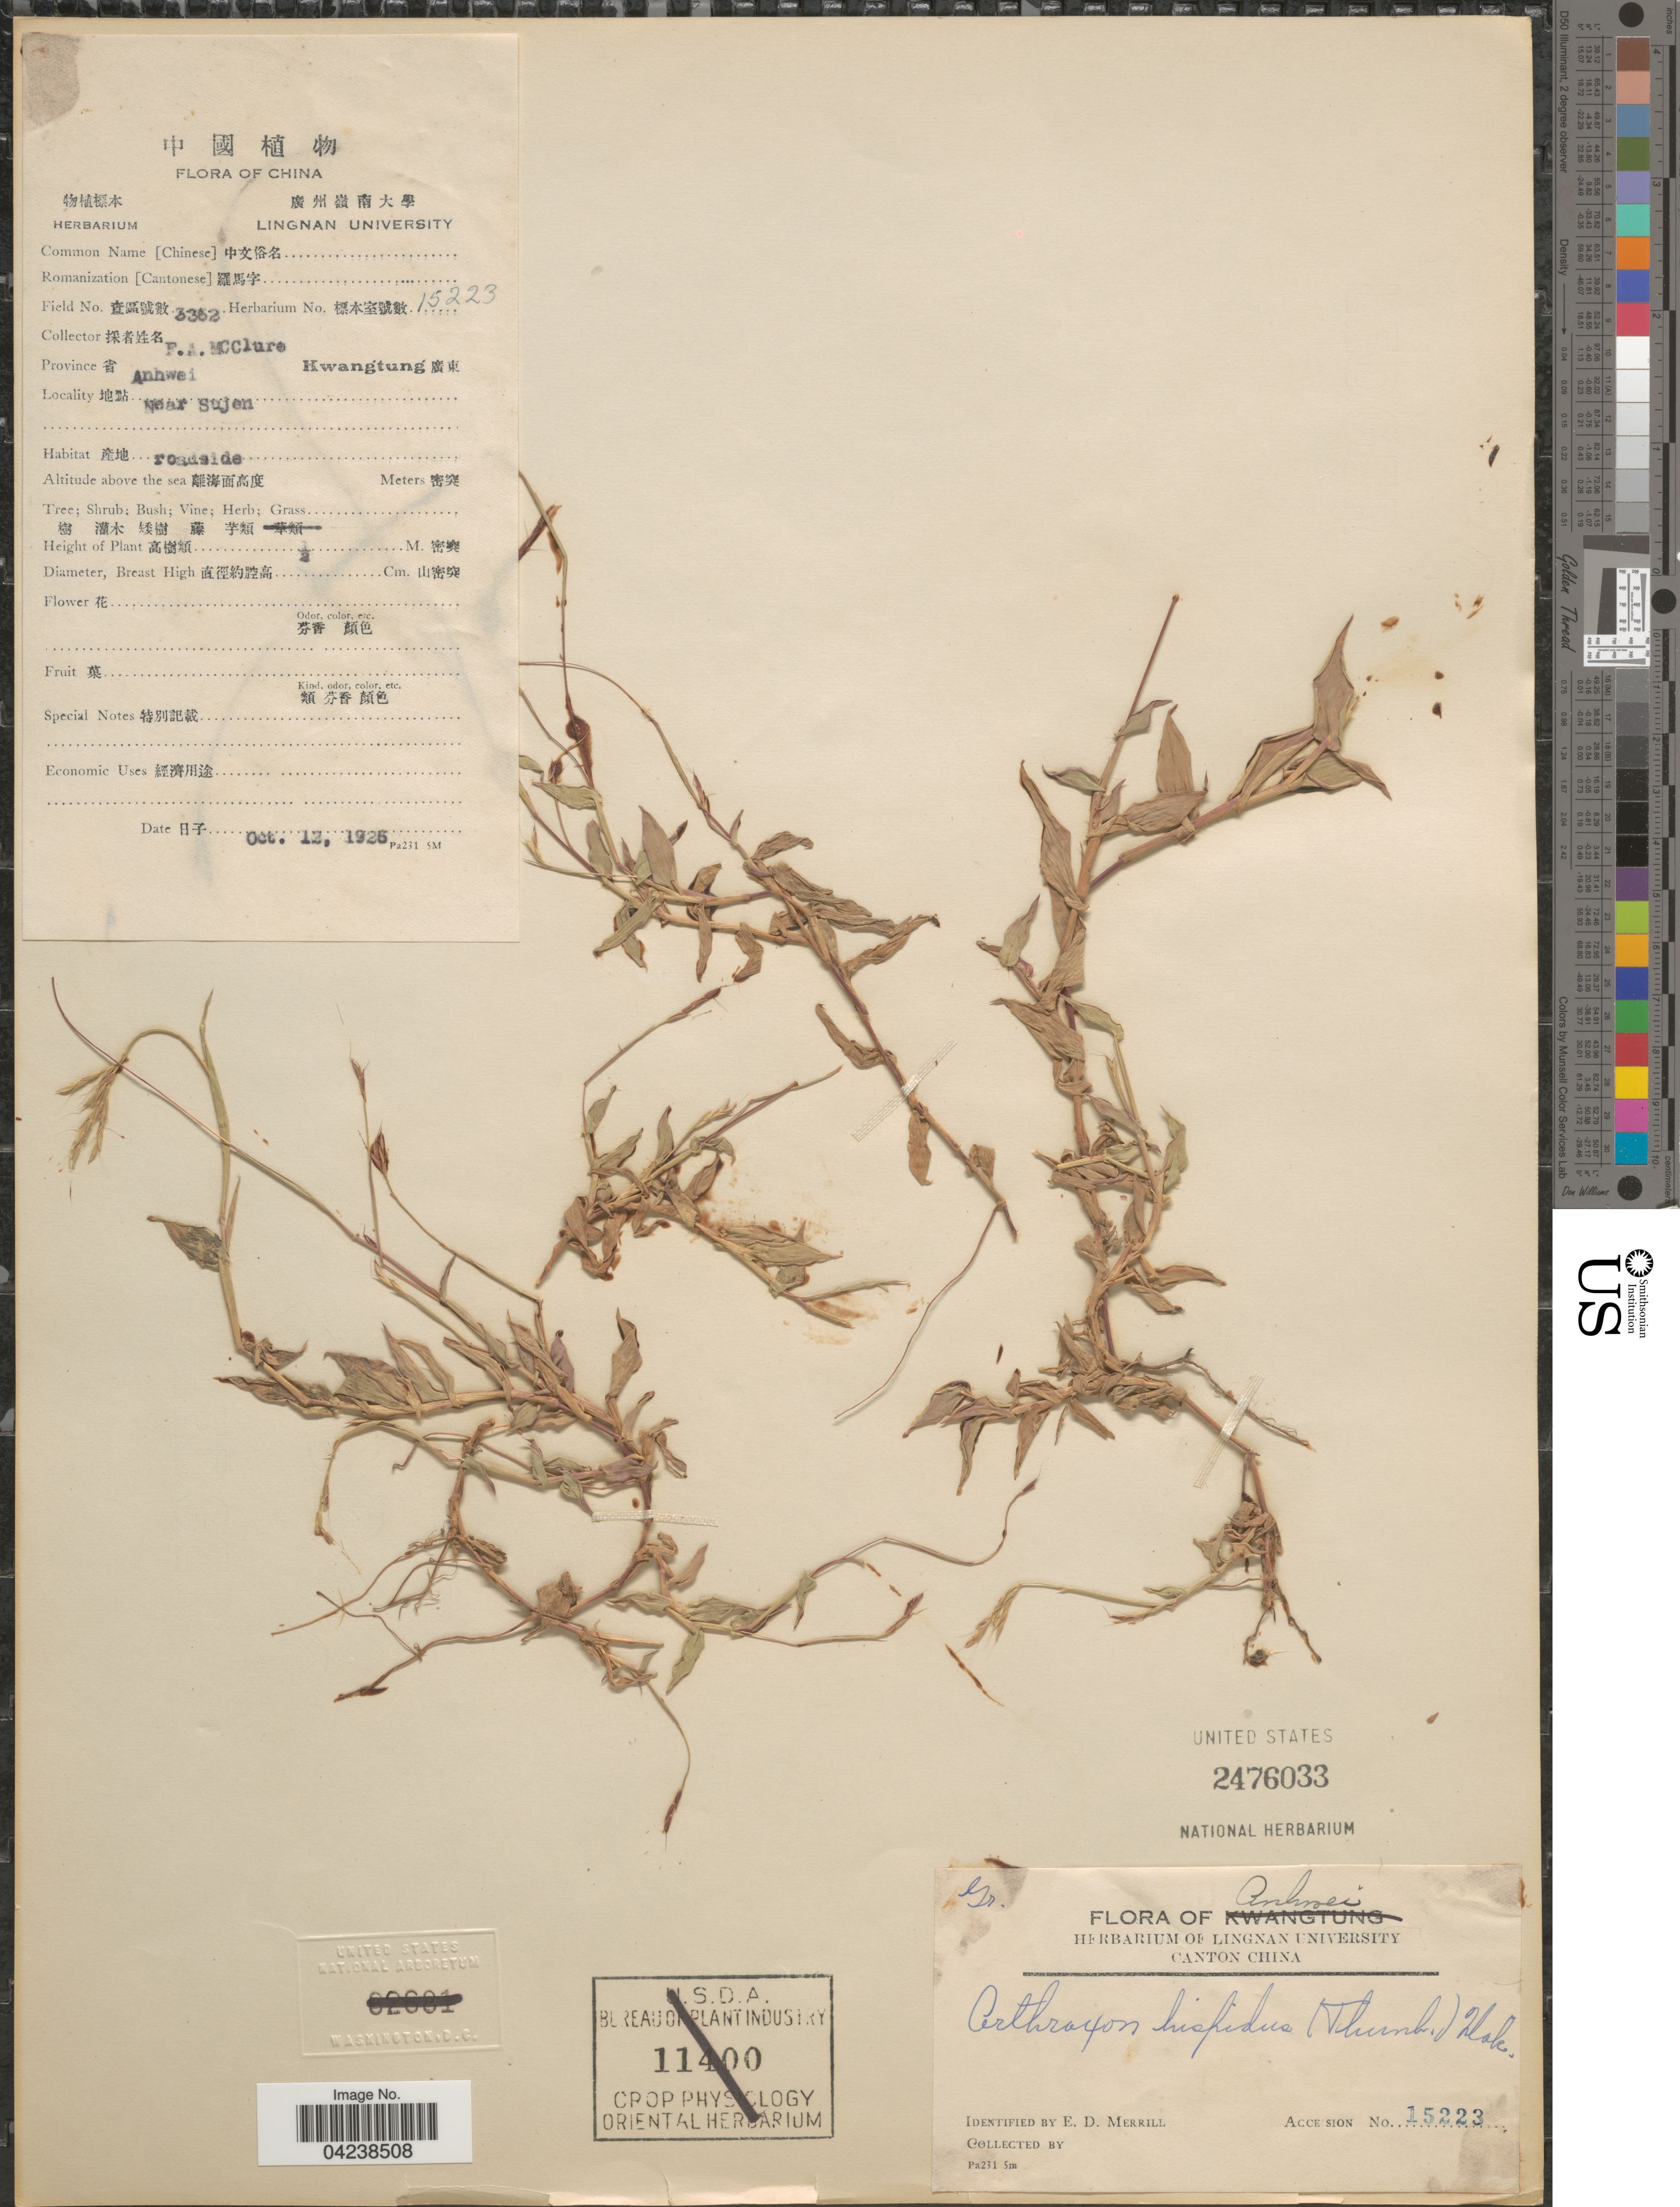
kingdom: Plantae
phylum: Tracheophyta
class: Liliopsida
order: Poales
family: Poaceae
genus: Arthraxon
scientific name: Arthraxon hispidus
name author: (Thunb.) Makino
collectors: F. A. McClure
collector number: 3362/15223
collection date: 1926-10-12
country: China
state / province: Anhui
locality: Anhwei. Near Sujen.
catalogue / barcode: US 2476033